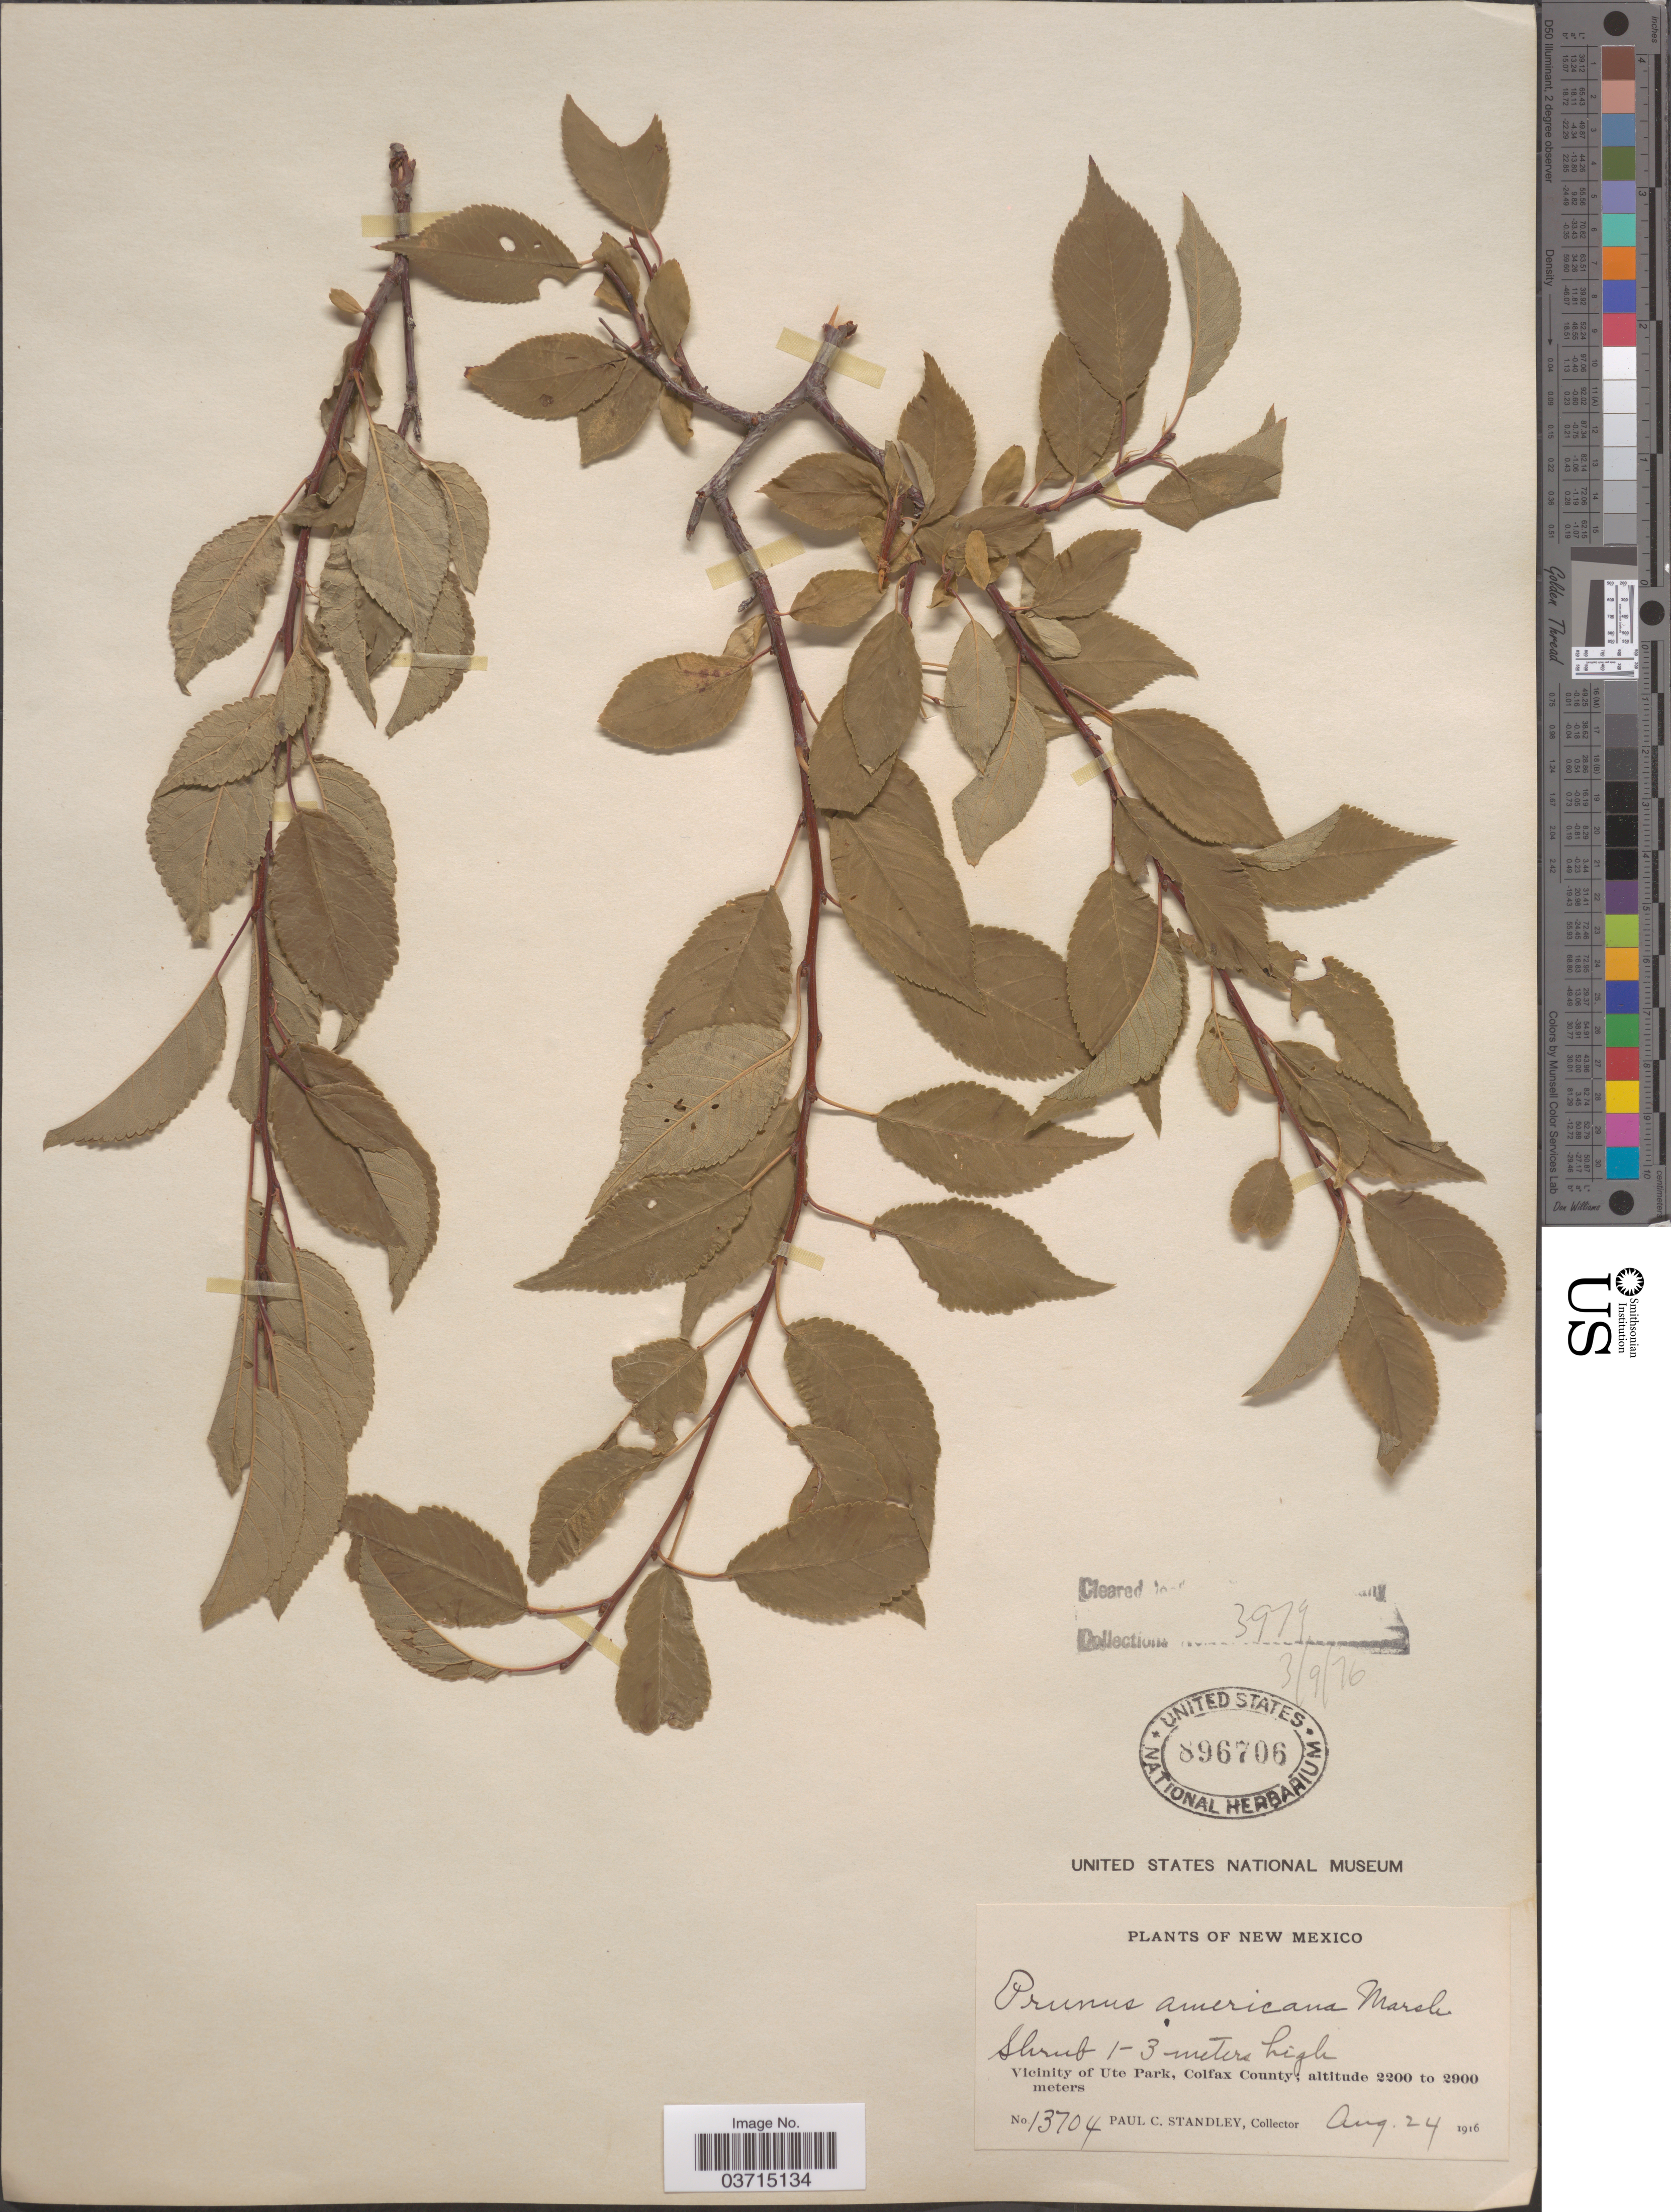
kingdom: Plantae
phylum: Tracheophyta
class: Magnoliopsida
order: Rosales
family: Rosaceae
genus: Prunus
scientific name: Prunus americana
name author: Marshall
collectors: P. C. Standley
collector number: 13704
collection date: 1916-08-24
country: United States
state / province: New Mexico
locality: Vicinity of Ute Park, Colfax County.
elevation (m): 2200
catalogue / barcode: US 896706